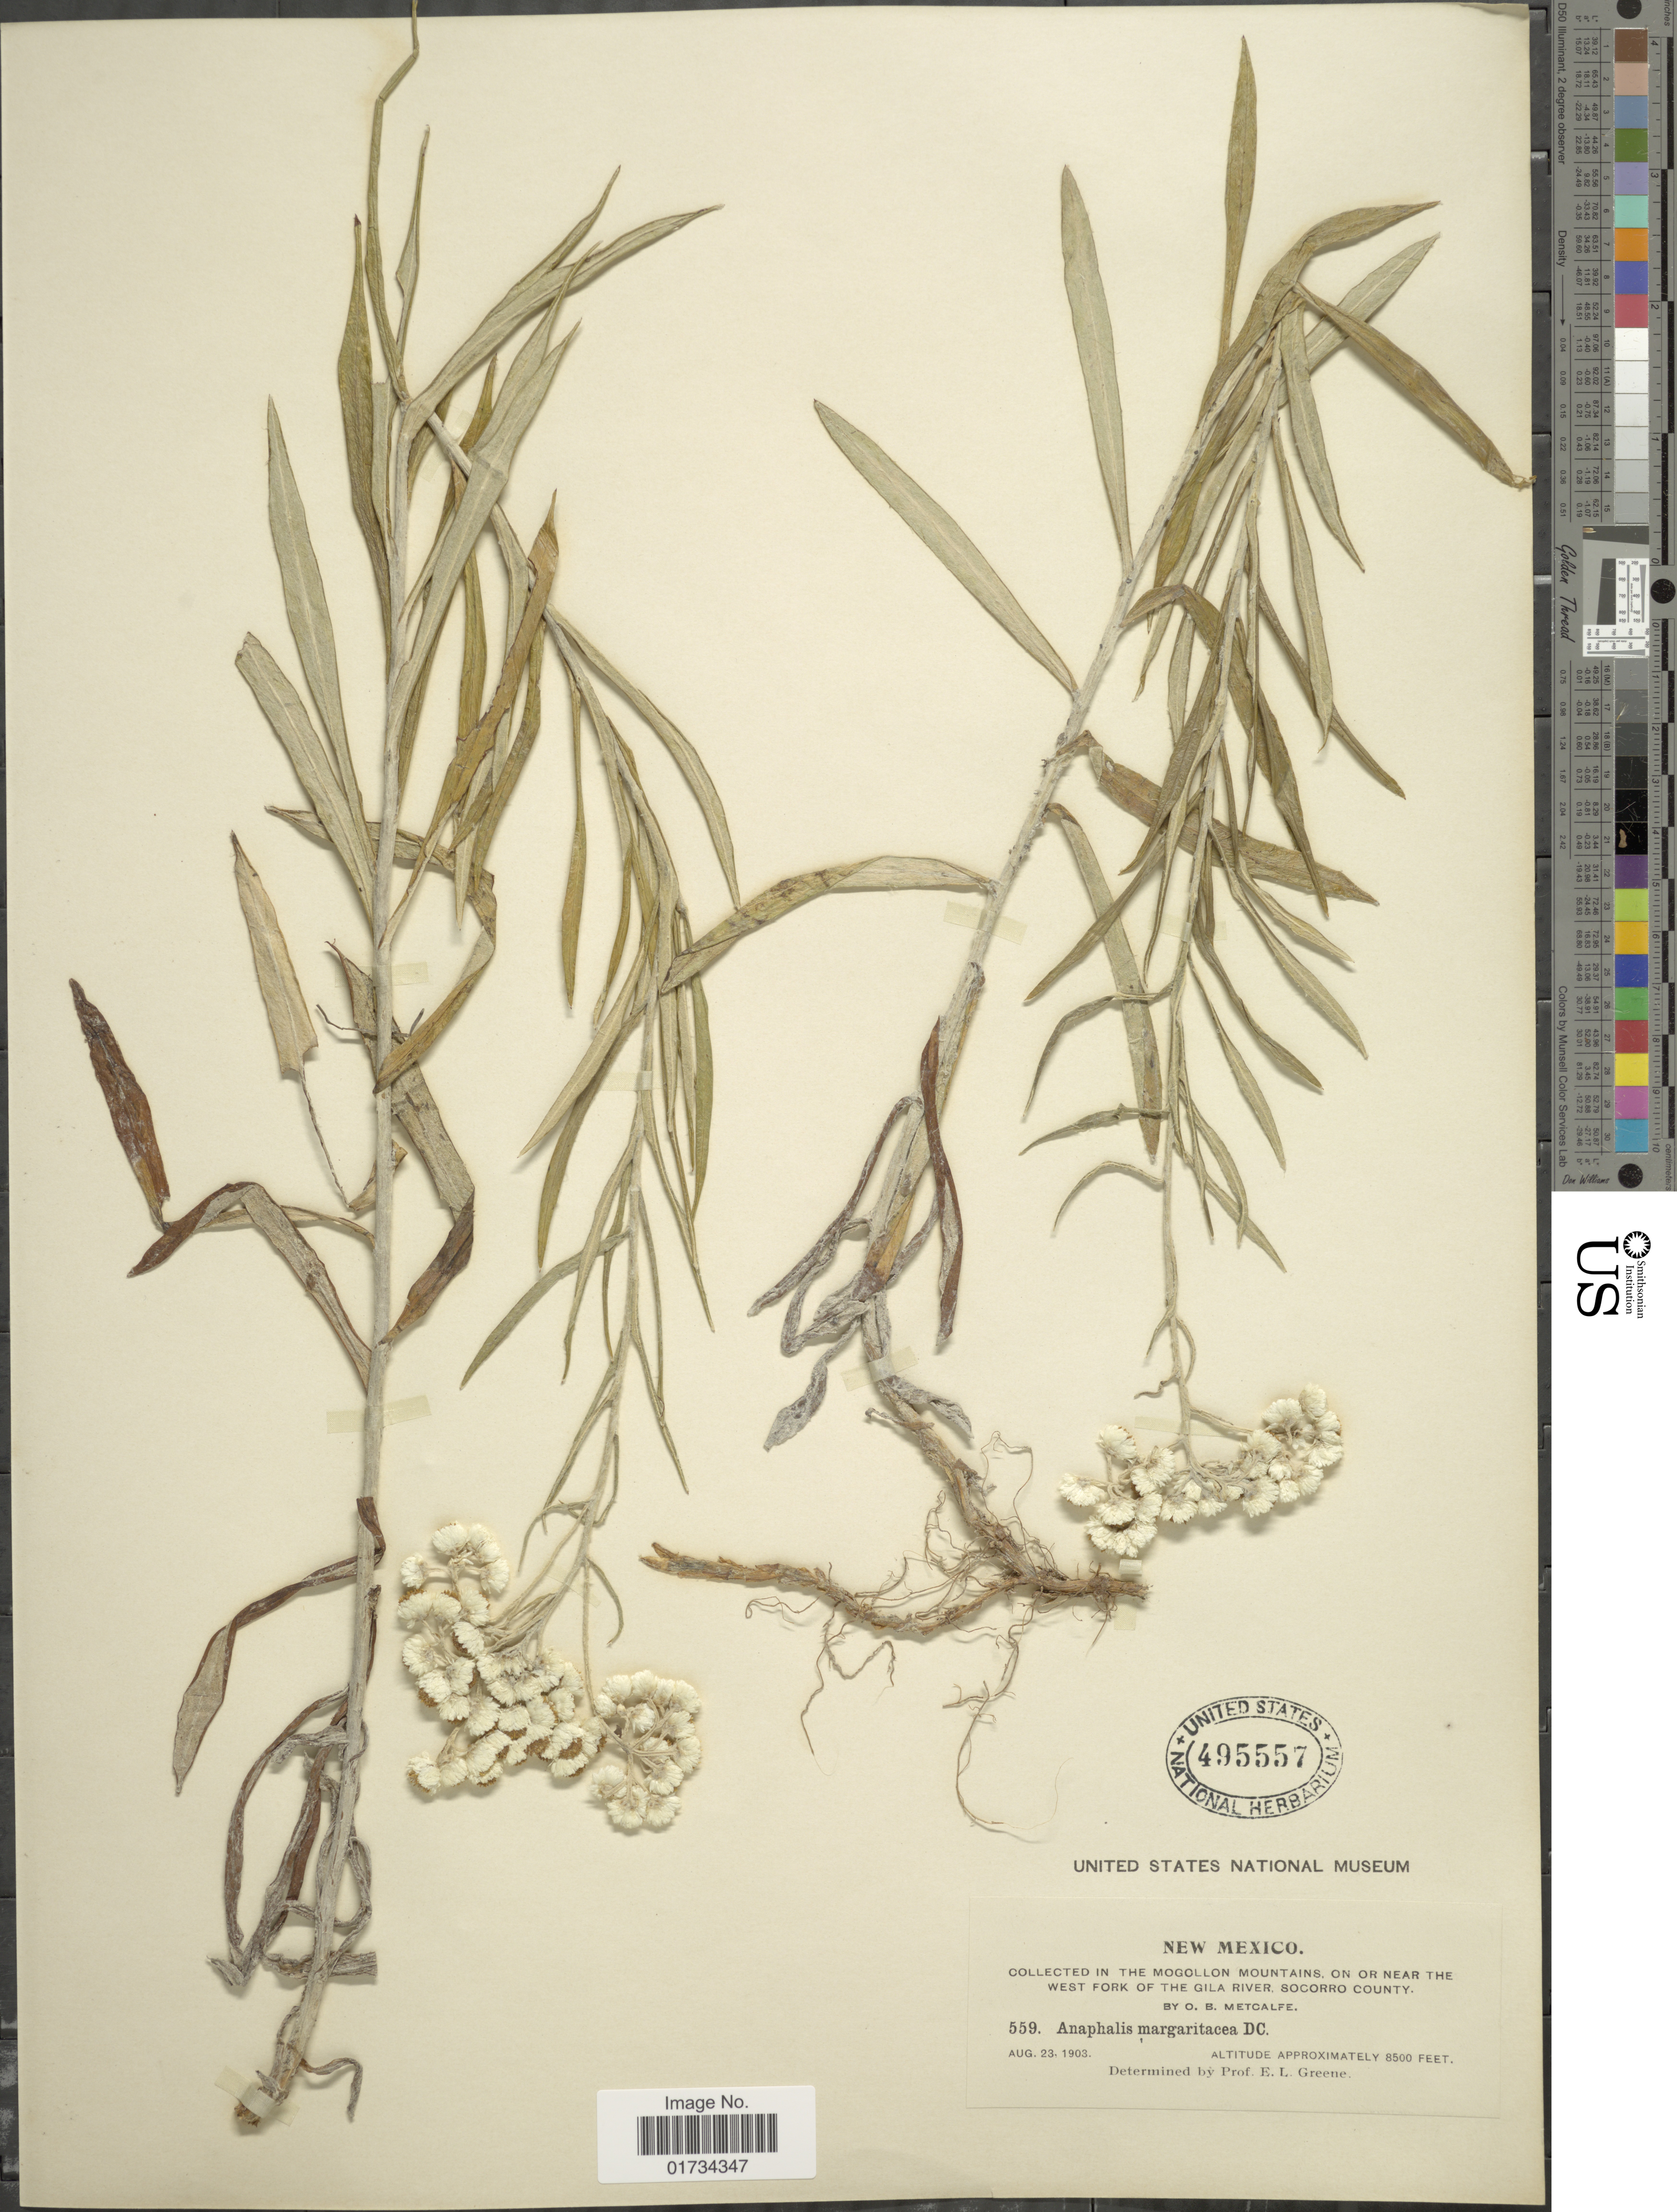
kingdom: Plantae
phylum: Tracheophyta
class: Magnoliopsida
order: Asterales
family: Asteraceae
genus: Anaphalis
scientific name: Anaphalis subalpina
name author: (A. Gray) Rydb.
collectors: O. B. Metcalfe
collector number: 559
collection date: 1903-08-23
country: United States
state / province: New Mexico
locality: New Mexico. in the Mogollon Mountains on or near the west fork of the Gila River, Socorro County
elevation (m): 2591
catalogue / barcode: US 495557